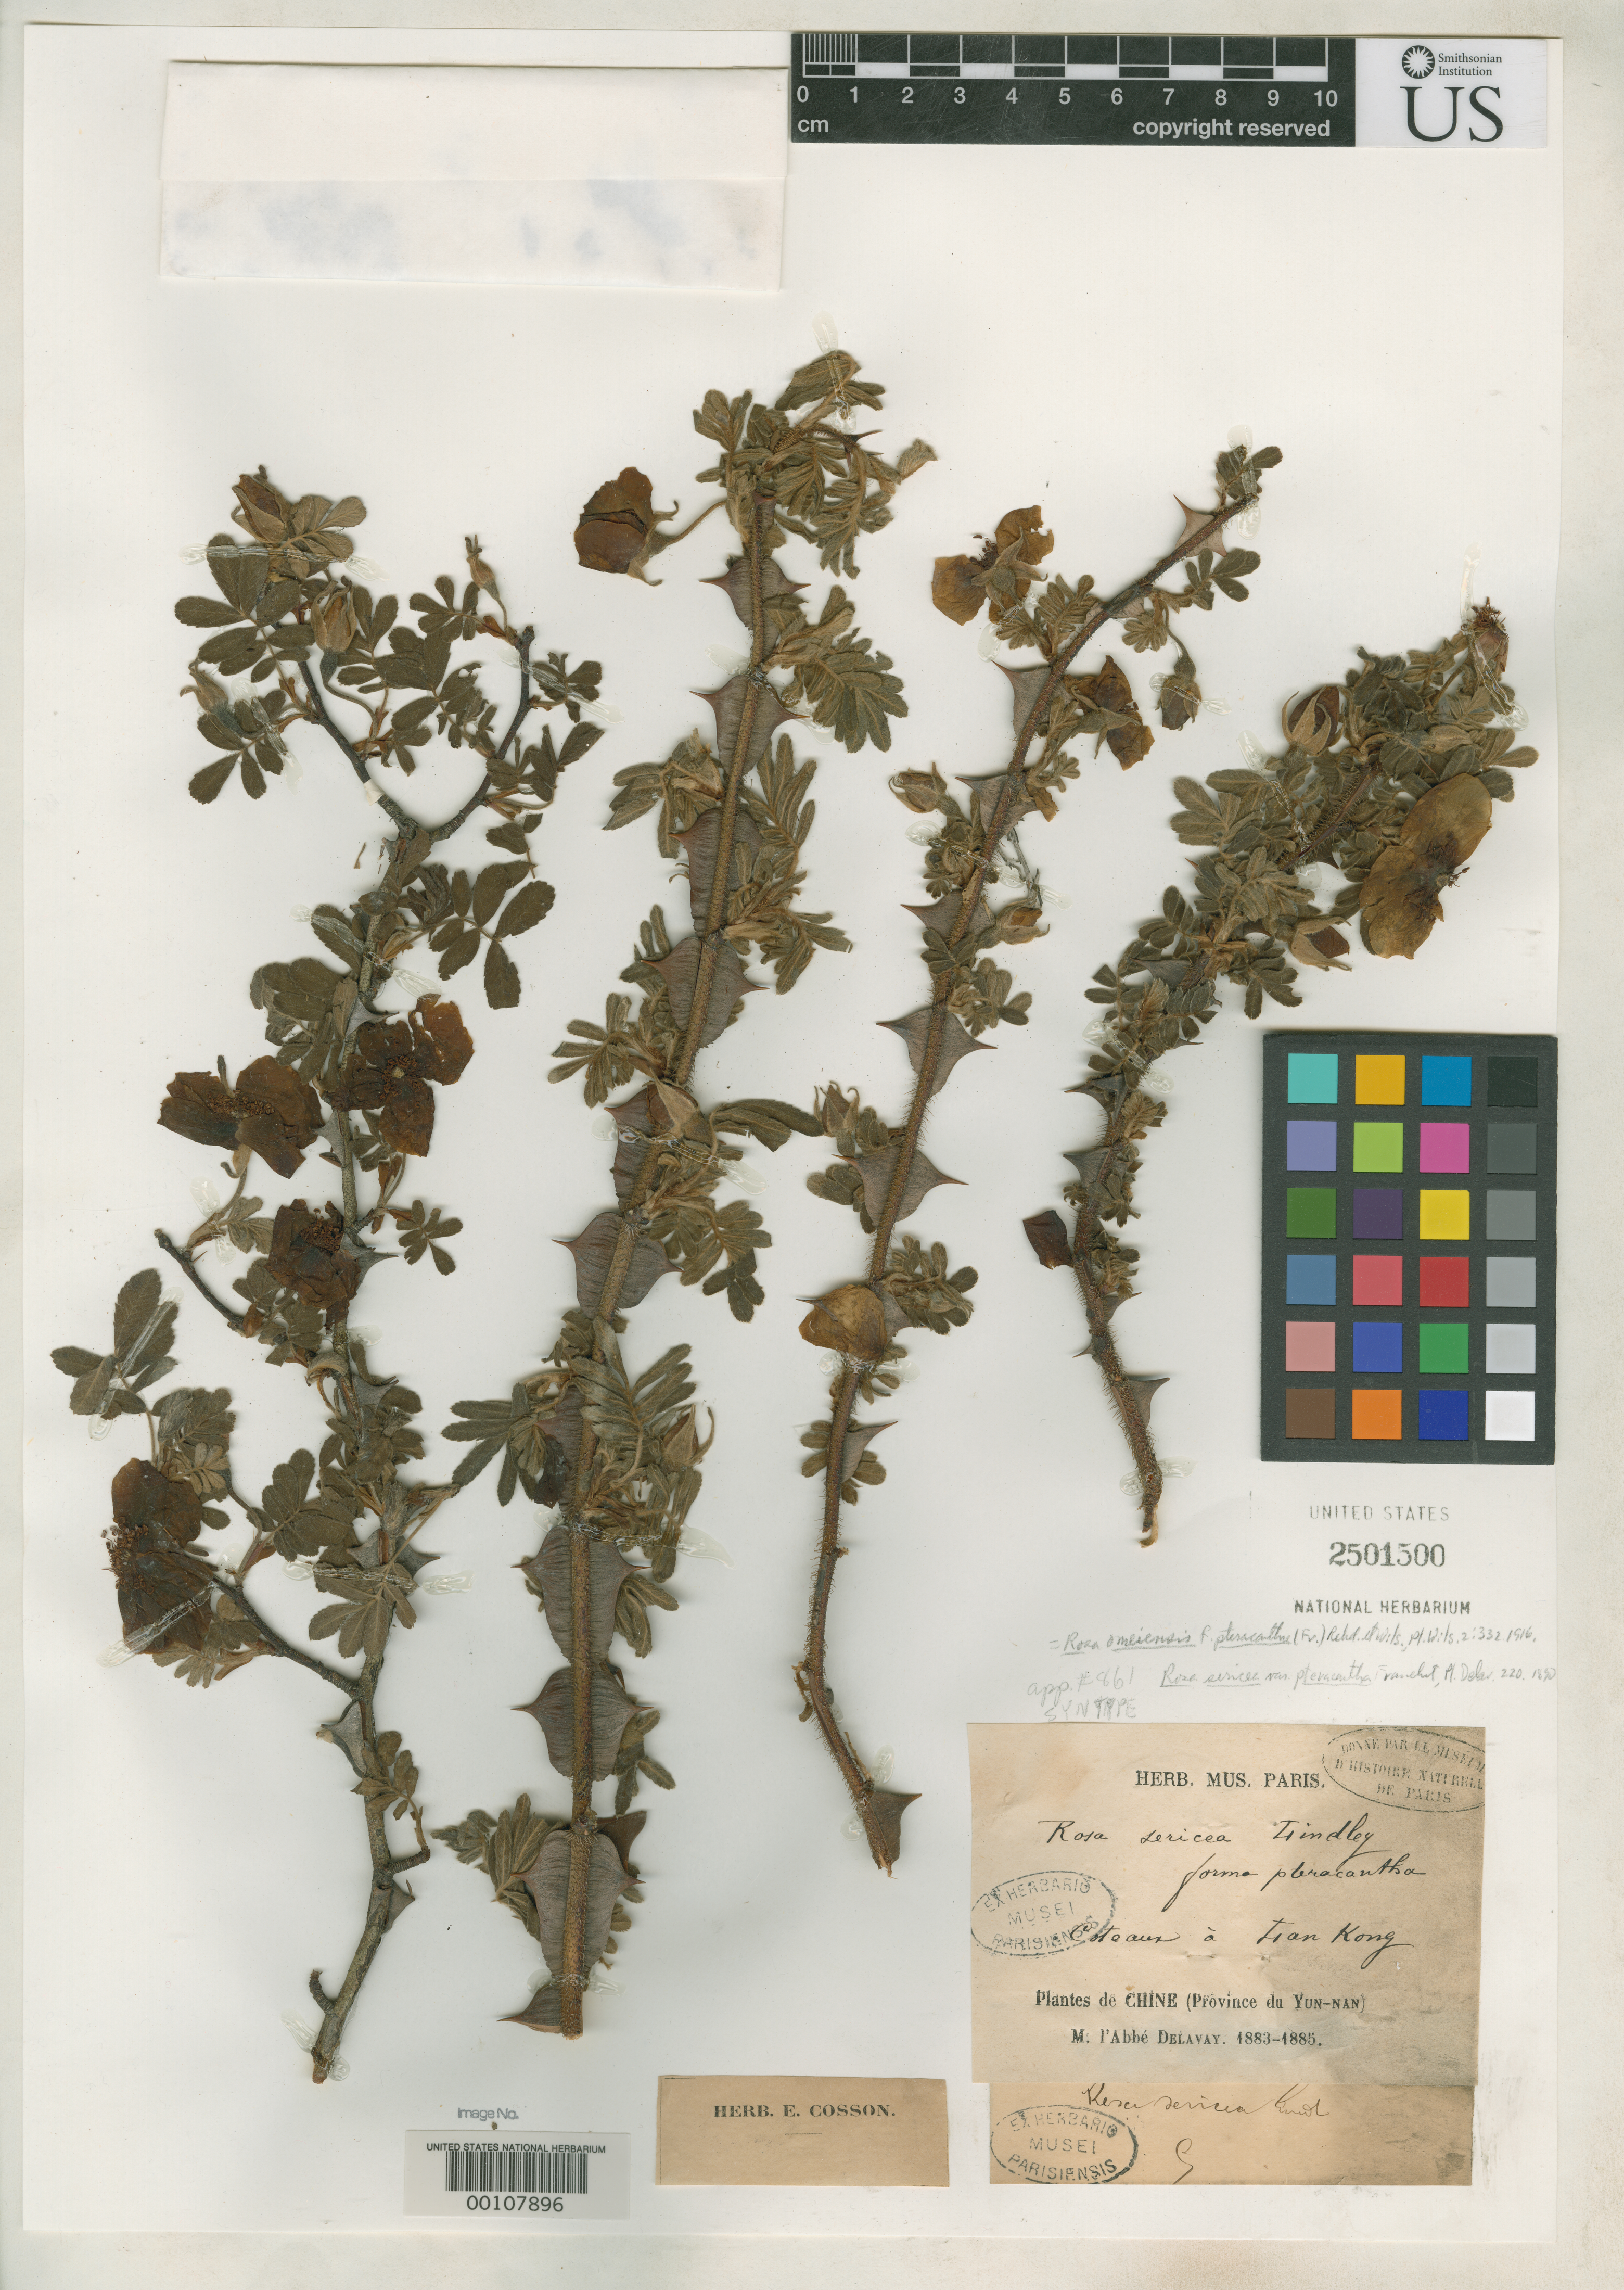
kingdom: Plantae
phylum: Tracheophyta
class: Magnoliopsida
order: Rosales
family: Rosaceae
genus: Rosa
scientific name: Rosa sericea f. pteracantha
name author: Franch.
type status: Syntype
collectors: P. Delavay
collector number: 861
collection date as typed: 22 May 1886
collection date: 1886-05-22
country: China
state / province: Yunnan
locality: Lan-kong.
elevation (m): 2800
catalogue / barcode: US 2501500